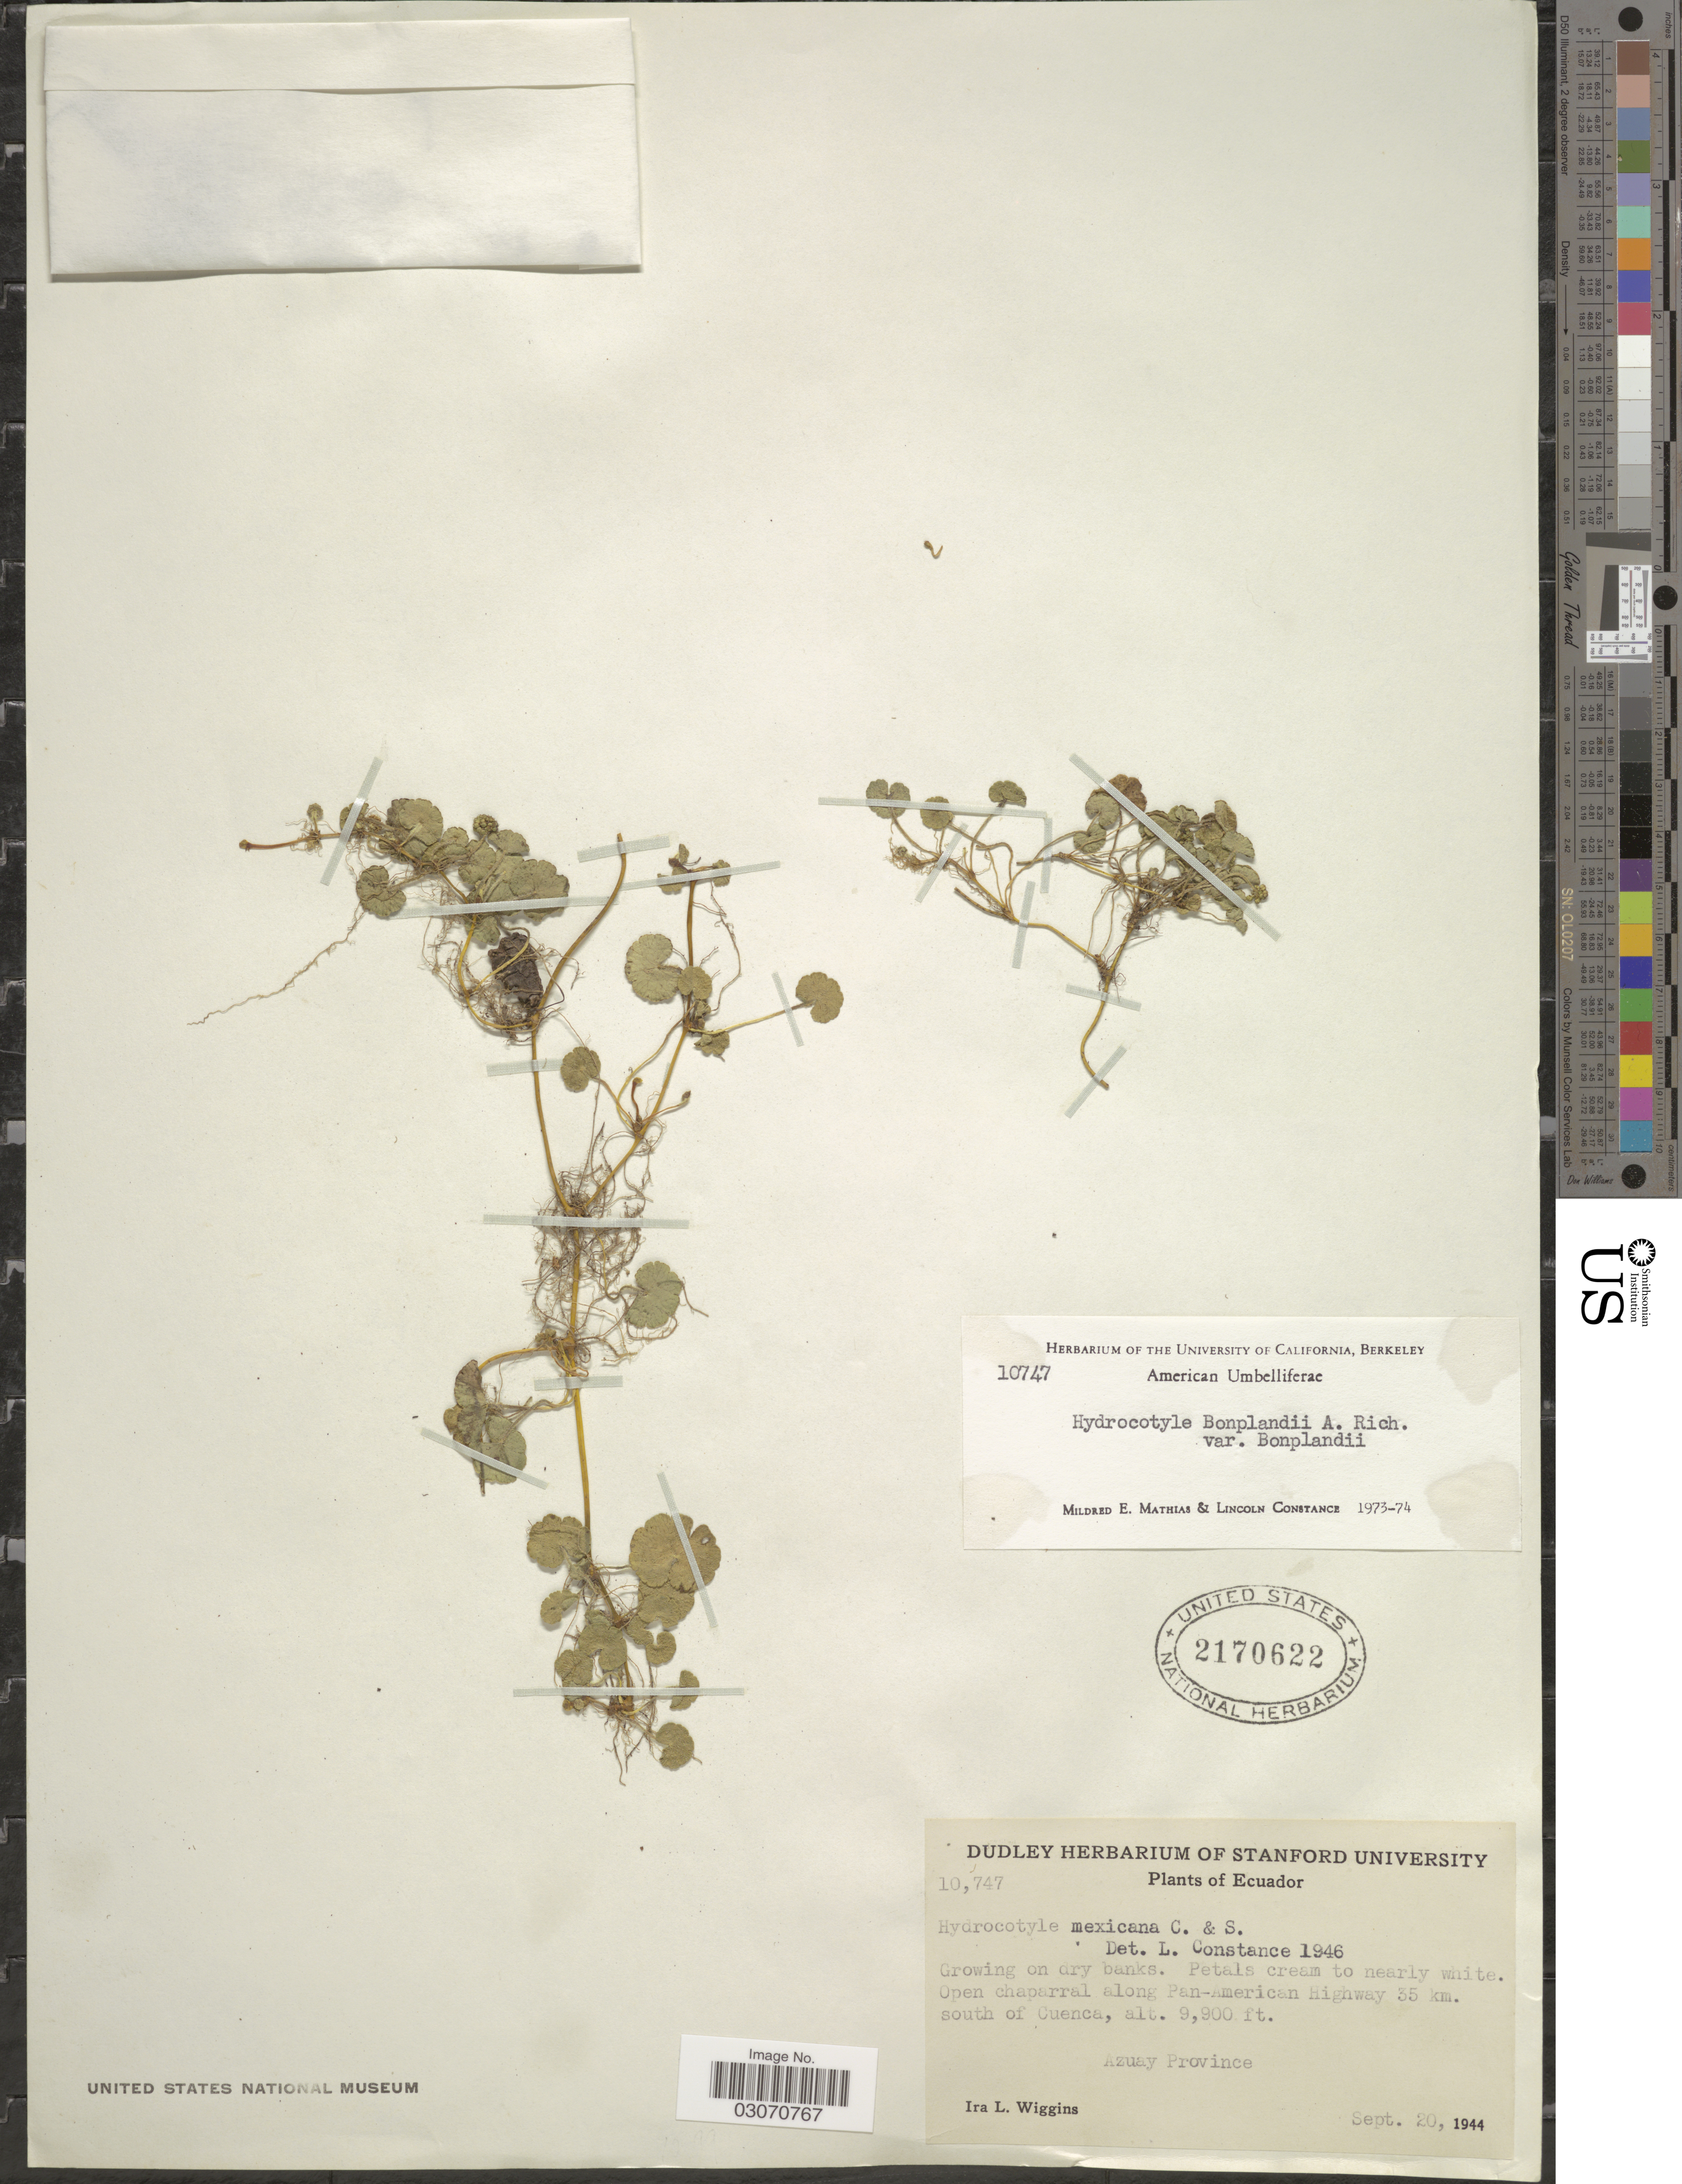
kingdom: Plantae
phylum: Tracheophyta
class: Magnoliopsida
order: Apiales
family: Araliaceae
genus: Hydrocotyle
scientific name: Hydrocotyle bonplandii var. bonplandii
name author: A. Rich.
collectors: I. L. Wiggins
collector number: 10747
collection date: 1944-09-20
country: Ecuador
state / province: Azuay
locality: Open chaparral along Pan-American Highway 35 km. south of Cuenca.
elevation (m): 3018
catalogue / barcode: US 2170622